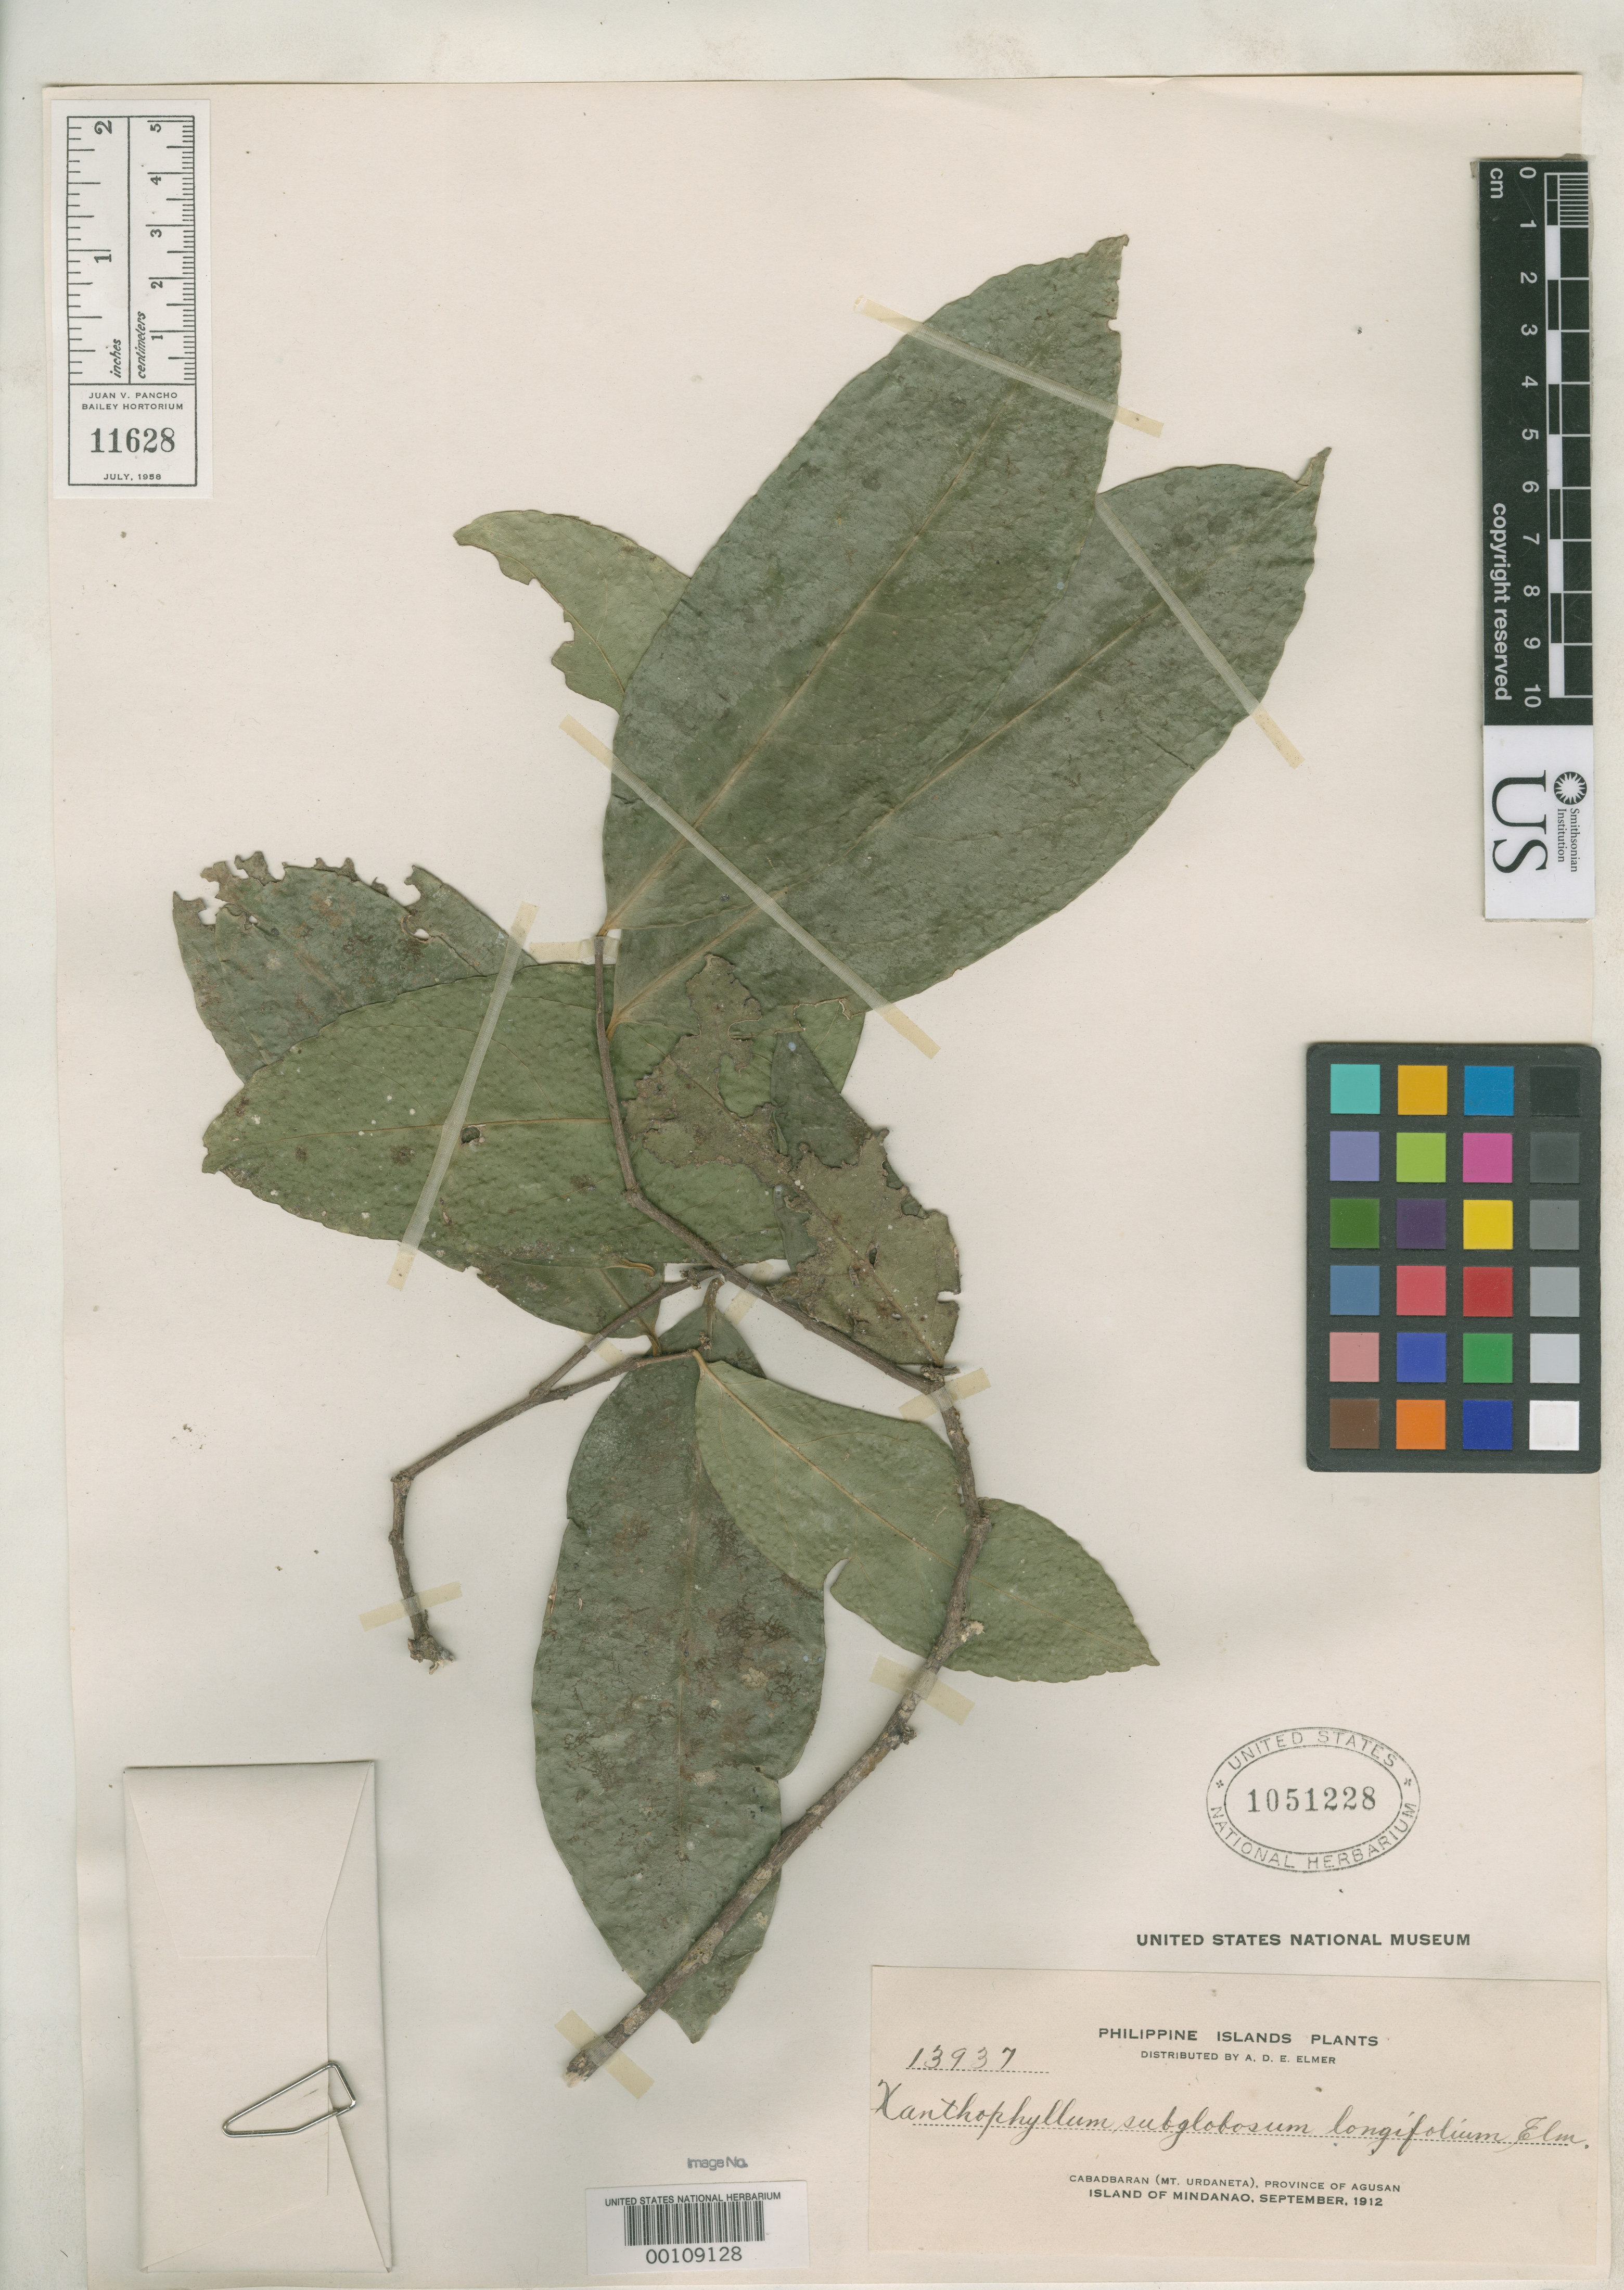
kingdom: Plantae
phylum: Tracheophyta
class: Magnoliopsida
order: Fabales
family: Polygalaceae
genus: Xanthophyllum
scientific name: Xanthophyllum subglobosum var. longifolium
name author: Elmer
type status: Isotype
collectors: A. D. E. Elmer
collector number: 13937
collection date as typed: Sep 1912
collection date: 1912-09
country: Philippines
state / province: Caraga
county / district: Agusan del Norte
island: Mindanao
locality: Mt. Urdaneta, Cabadbaran; alt. 3500 ft.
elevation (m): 1067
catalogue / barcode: US 1051228